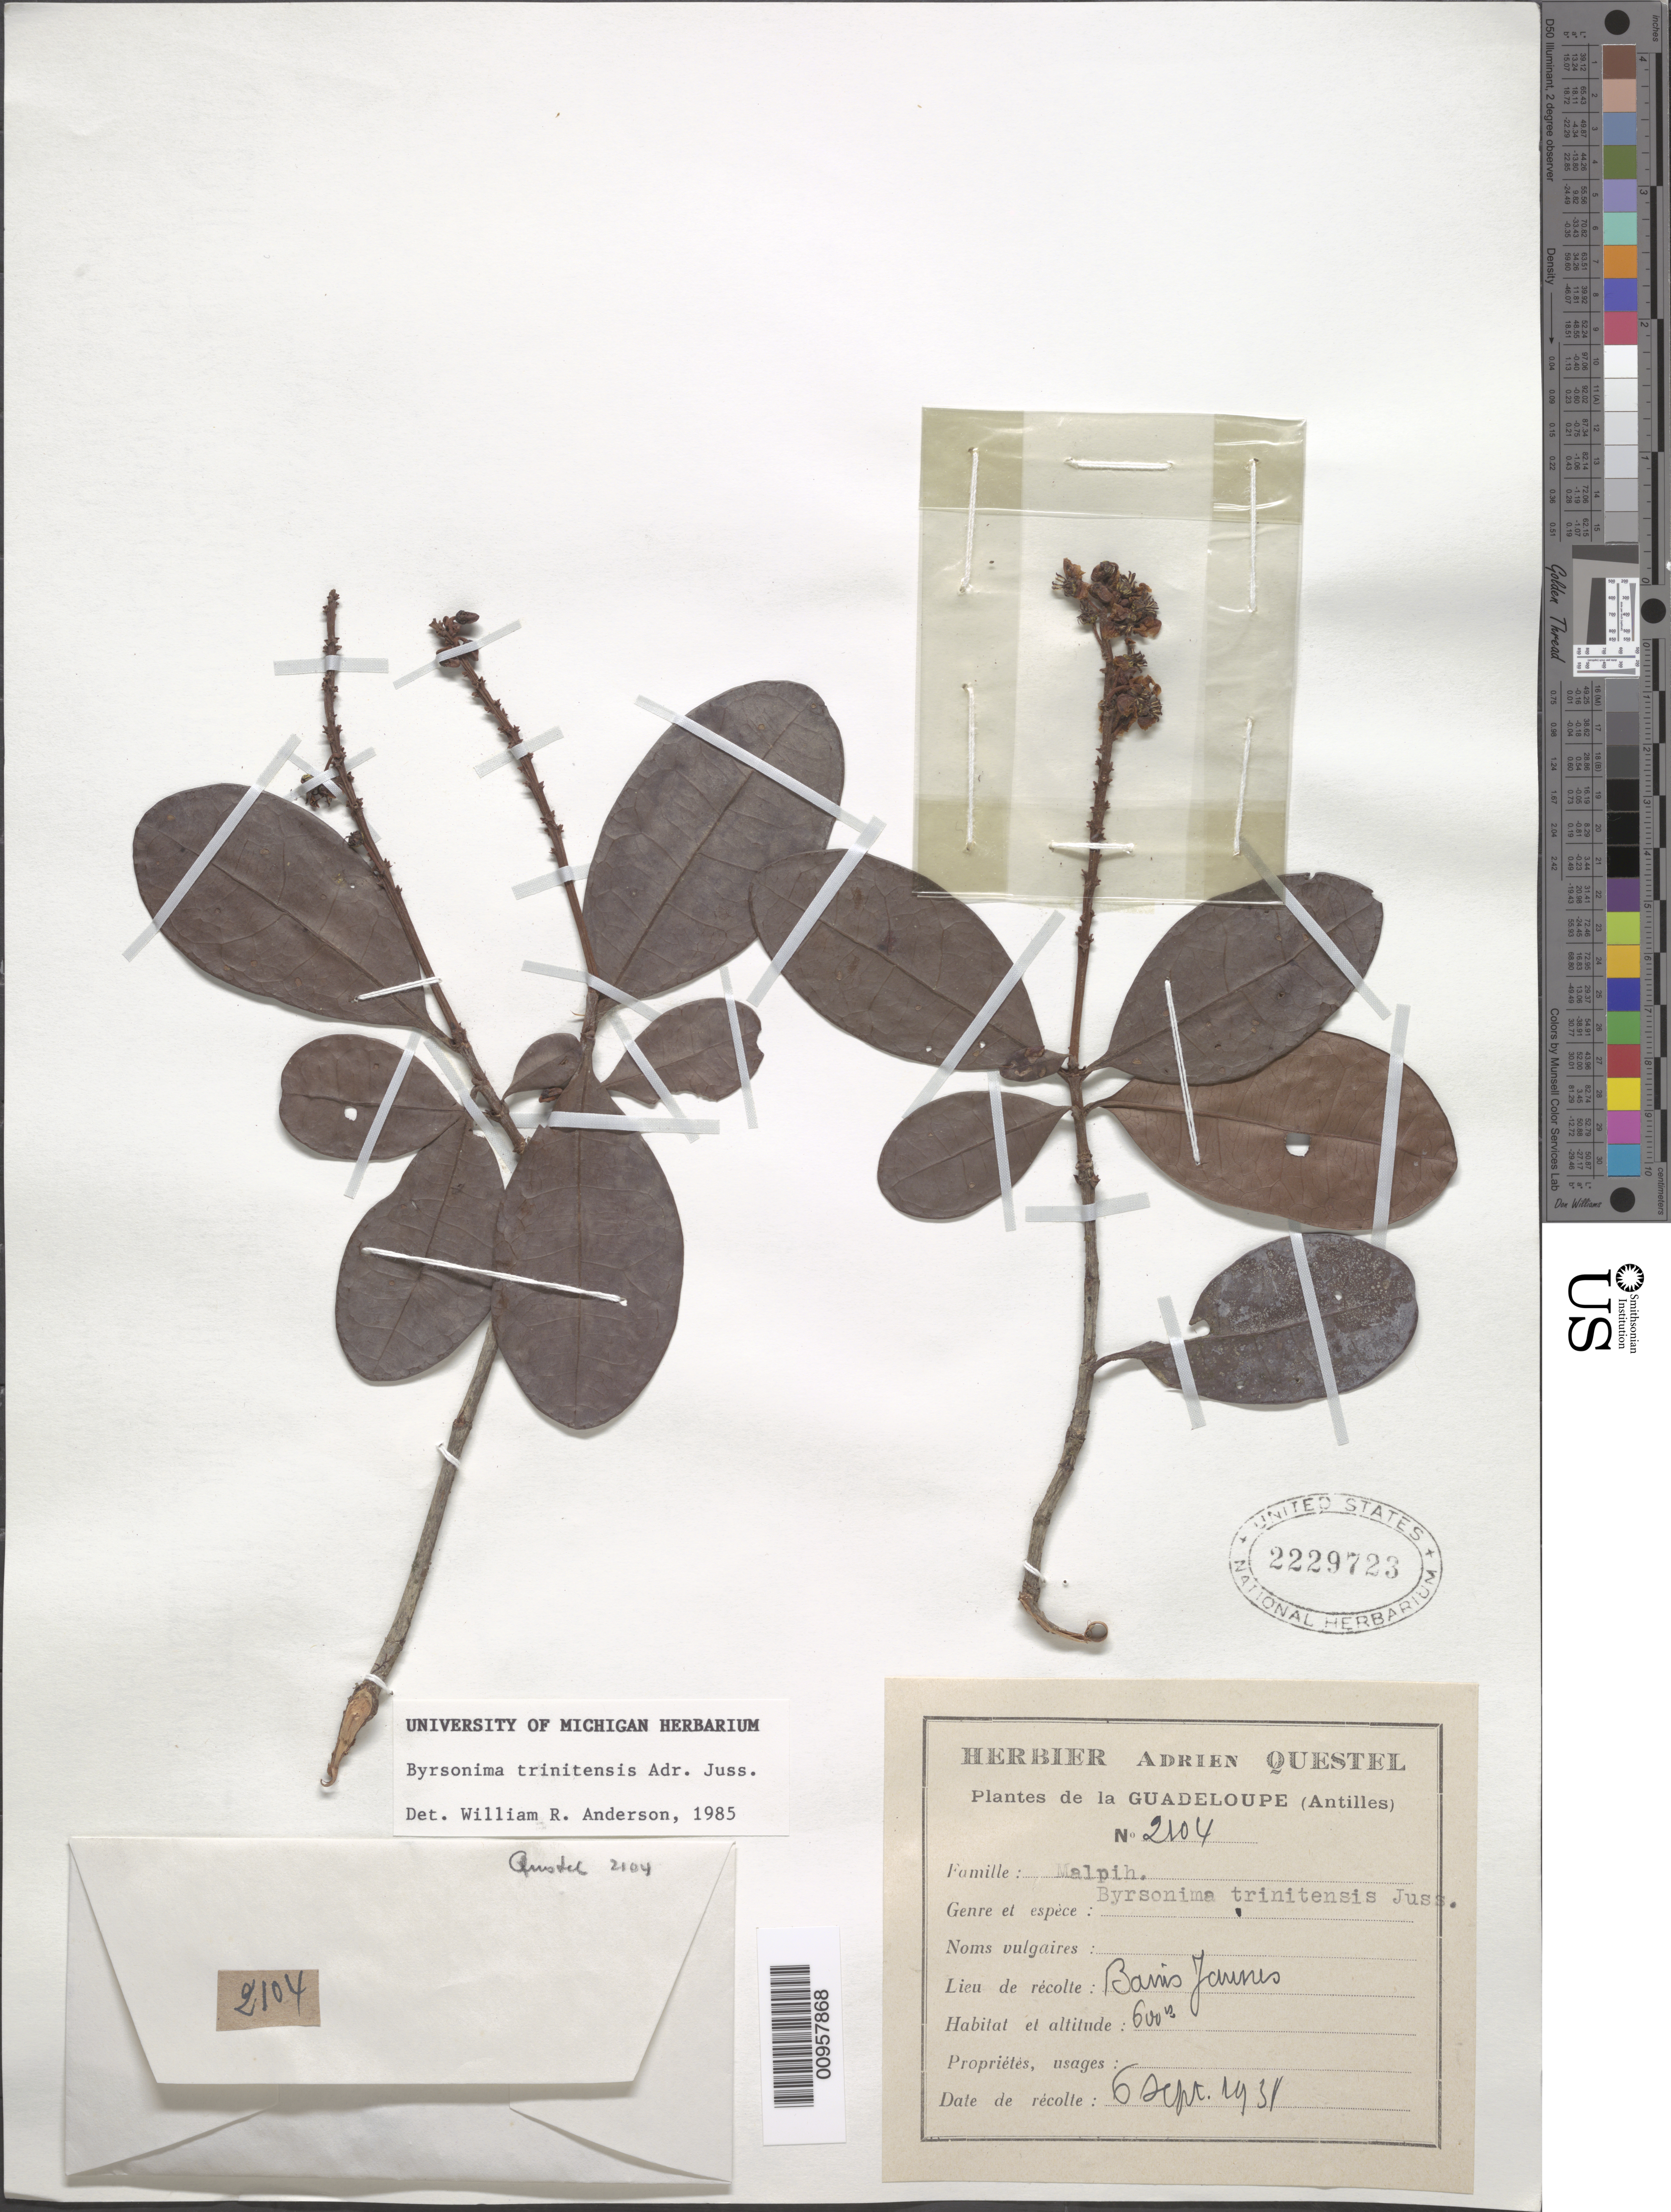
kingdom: Plantae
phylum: Tracheophyta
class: Magnoliopsida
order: Malpighiales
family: Malpighiaceae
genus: Byrsonima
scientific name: Byrsonima trinitensis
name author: A. Juss.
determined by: Anderson, W. R., (MICH), University of Michigan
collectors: A. Questel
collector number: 2104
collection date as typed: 06 Sep 1931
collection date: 1931-09-06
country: Guadeloupe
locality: Bains Jaunes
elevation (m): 600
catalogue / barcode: US 2229723